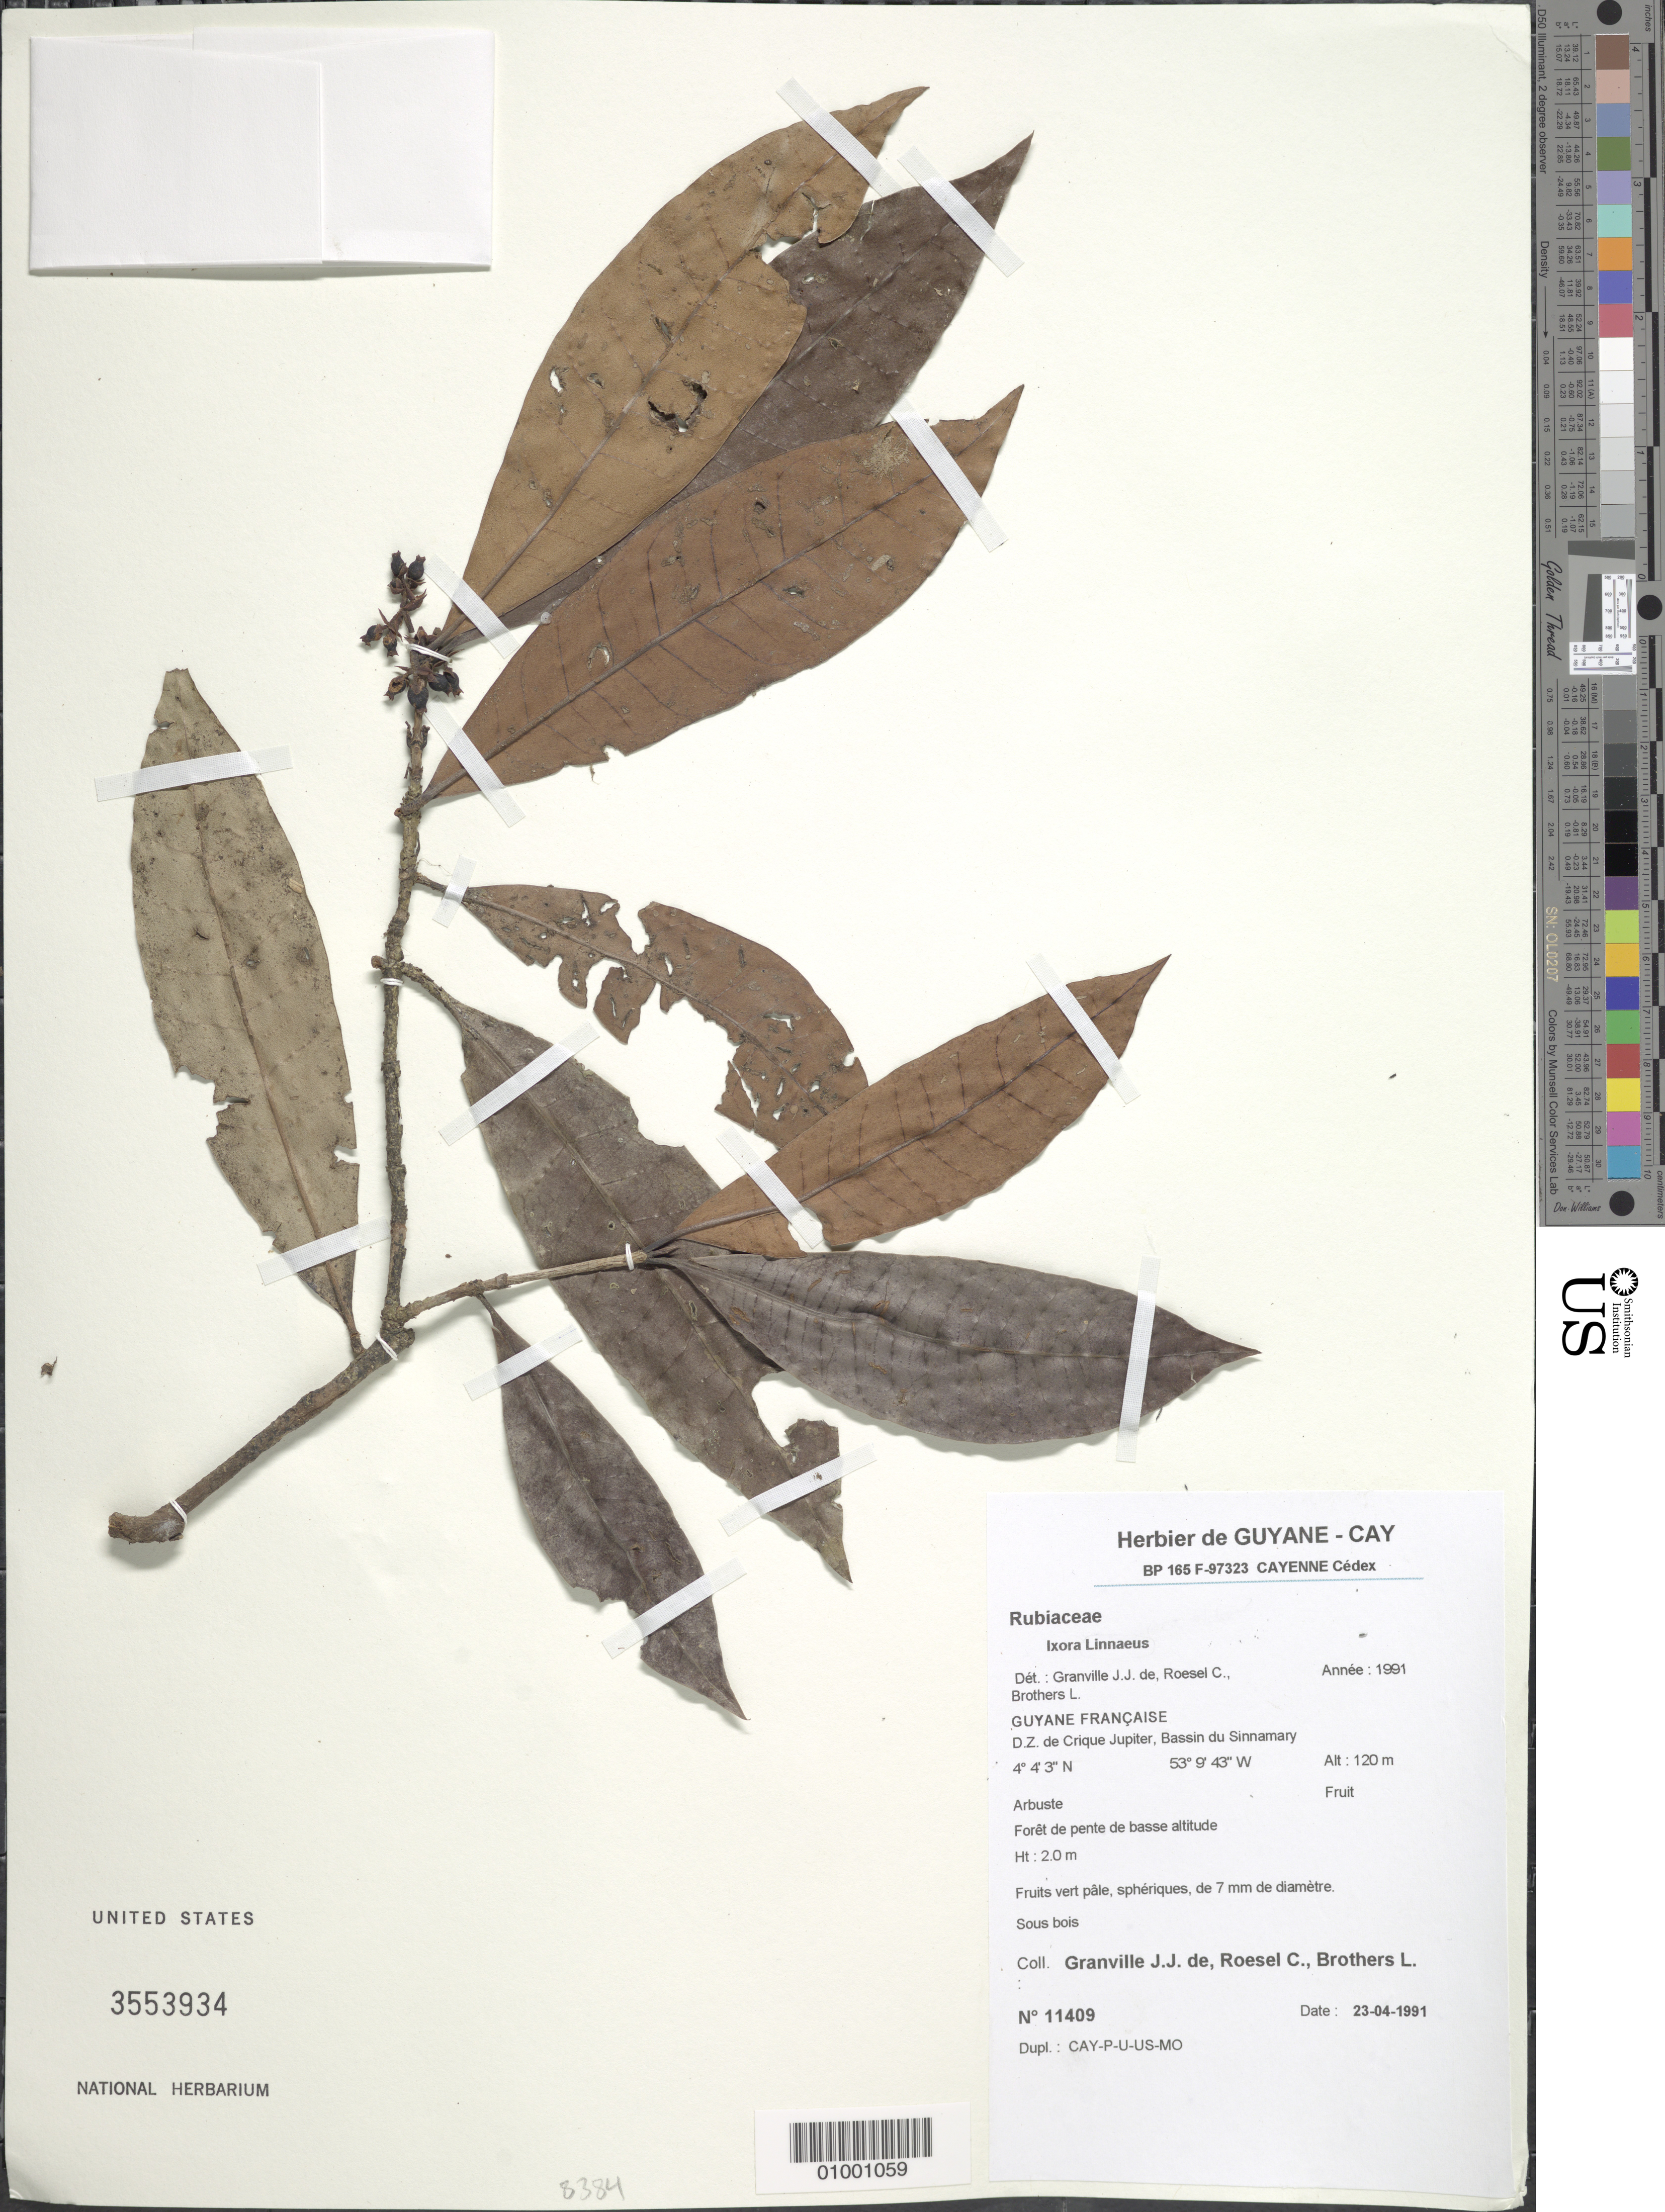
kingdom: Plantae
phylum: Tracheophyta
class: Magnoliopsida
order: Gentianales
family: Rubiaceae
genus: Ixora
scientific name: Ixora sp.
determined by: Granville, J. J.; Roesel, C. S.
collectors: J.-J. de Granville, C. S. Roesel & L. Brothers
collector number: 11409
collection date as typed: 23-Apr-91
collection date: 1991-04-23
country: French Guiana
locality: D.Z. de Crique Jupiter, Bassin du Sinnamary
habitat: Forêt de pente de basse altitude; sous bois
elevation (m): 120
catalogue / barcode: US 3553934